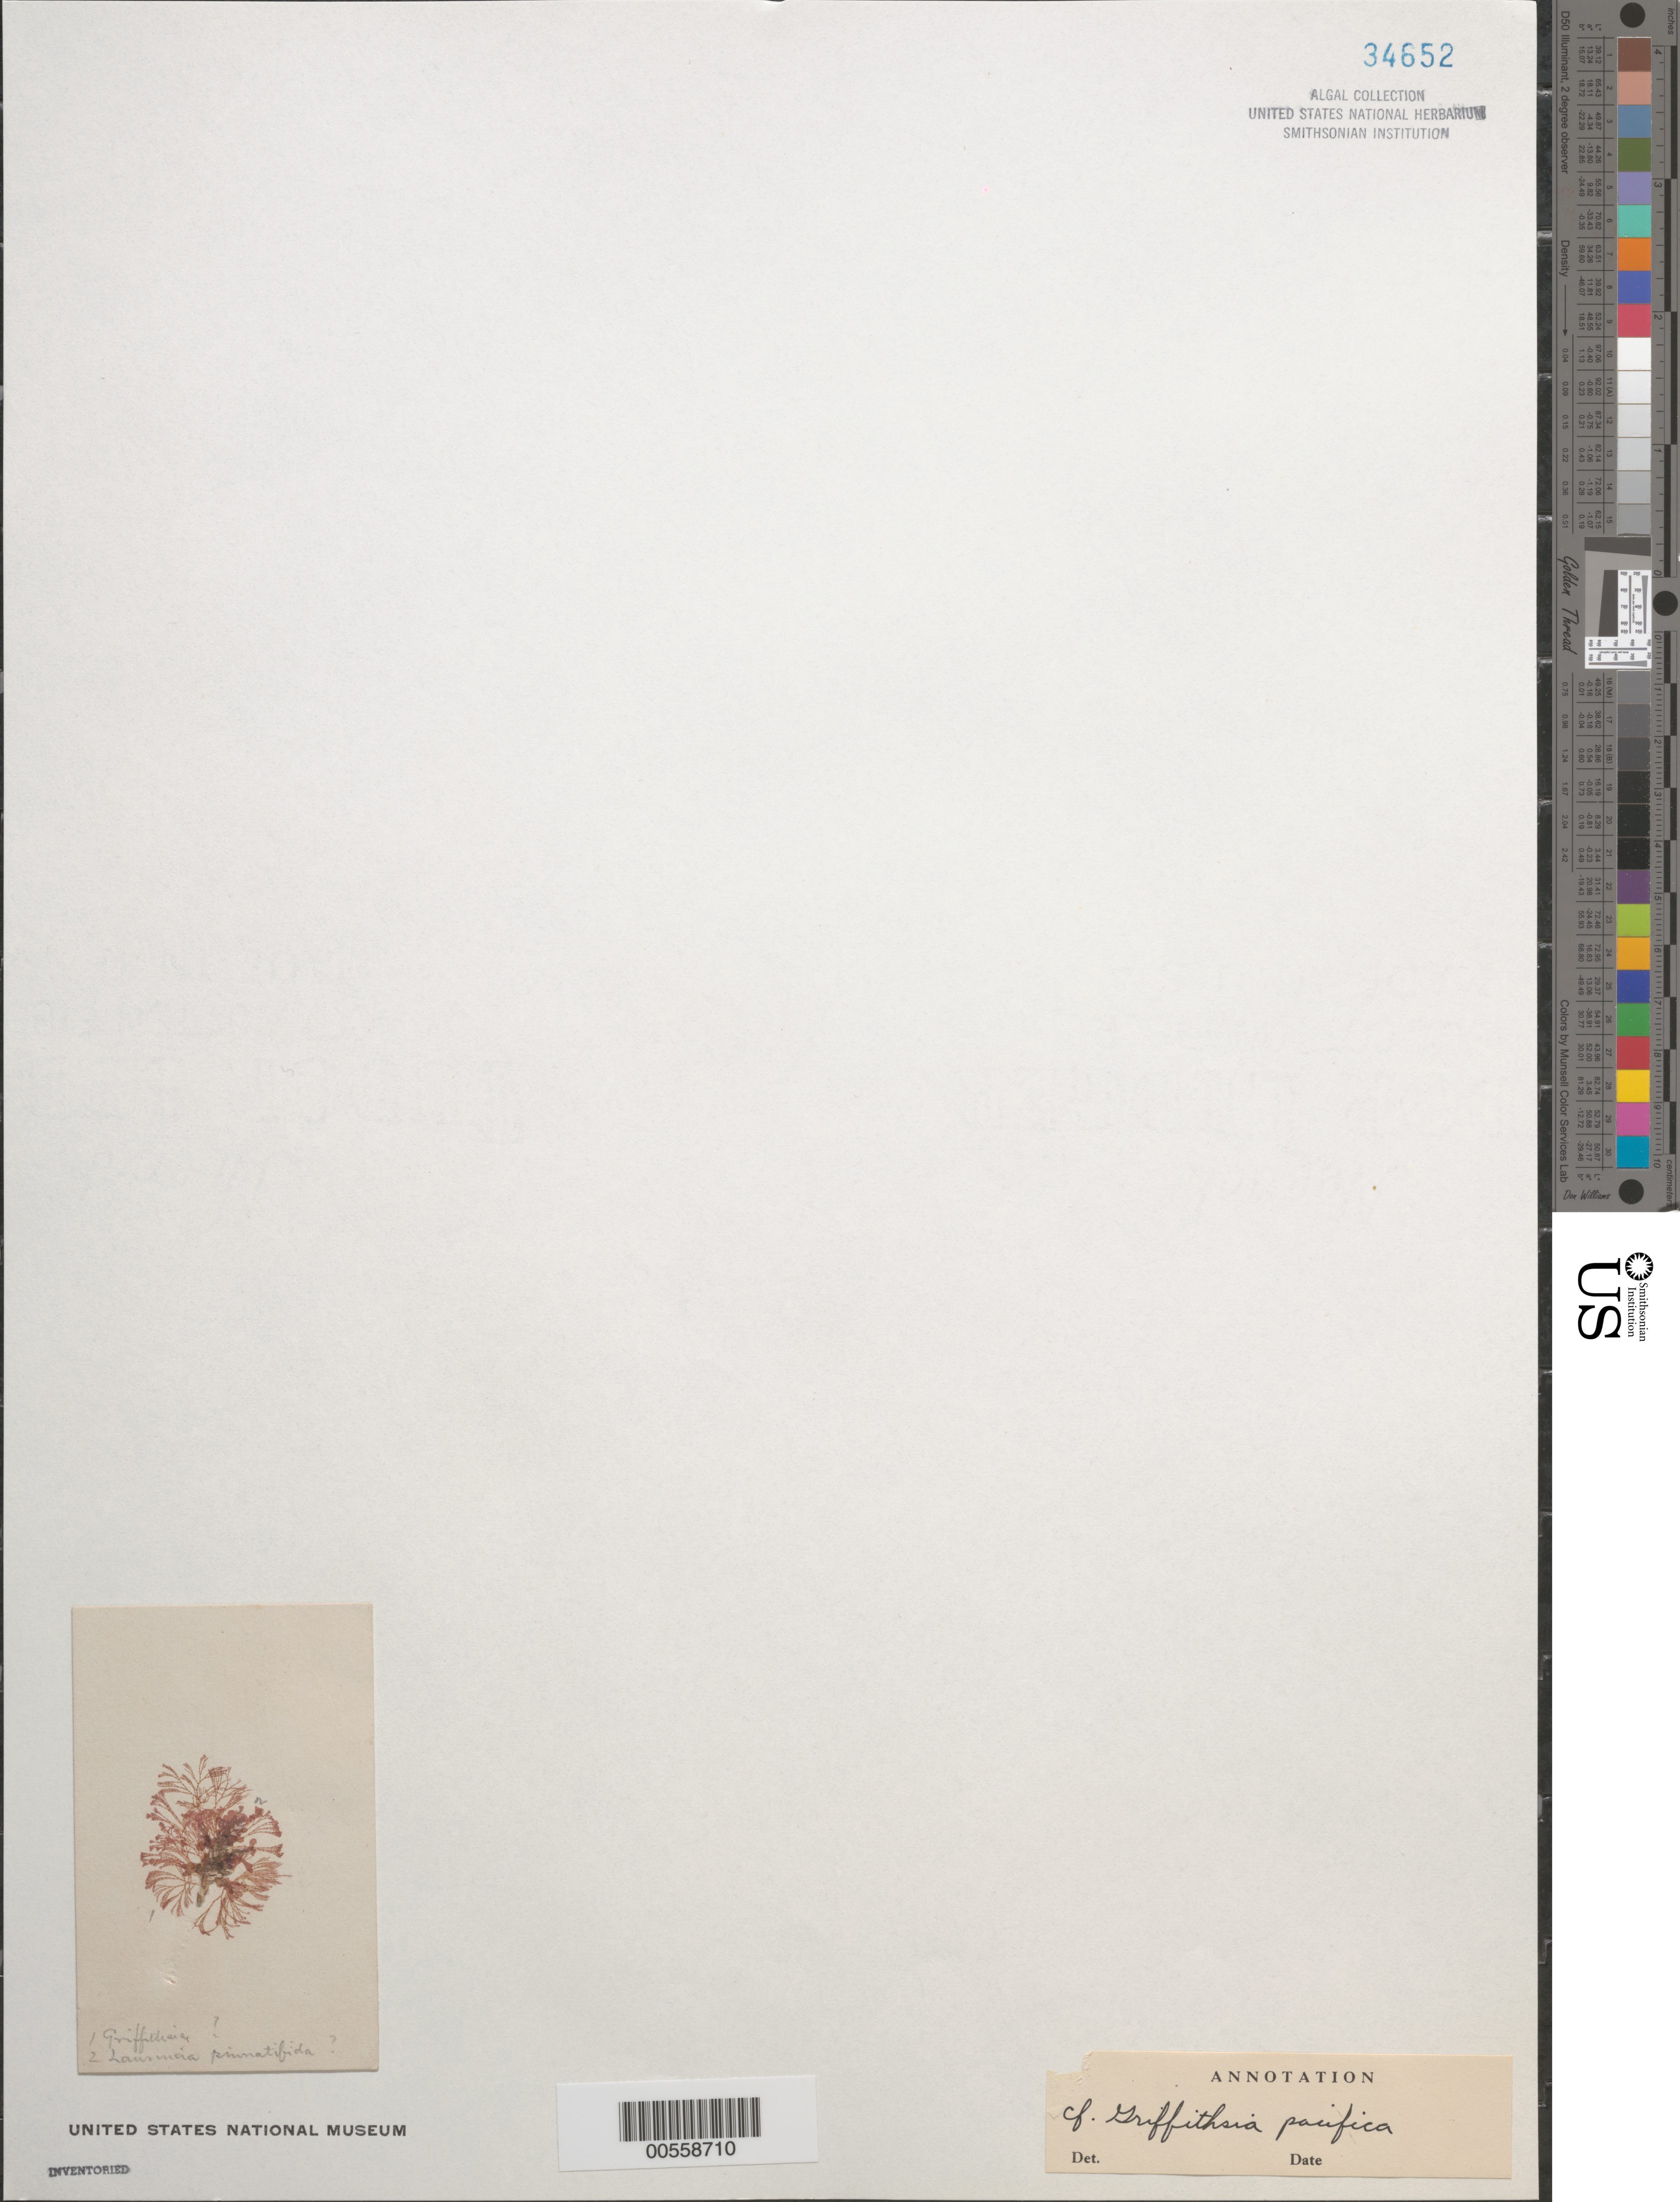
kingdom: Plantae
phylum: Rhodophyta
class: Florideophyceae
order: Ceramiales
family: Wrangeliaceae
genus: Griffithsia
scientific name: Griffithsia pacifica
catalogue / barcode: US 34652